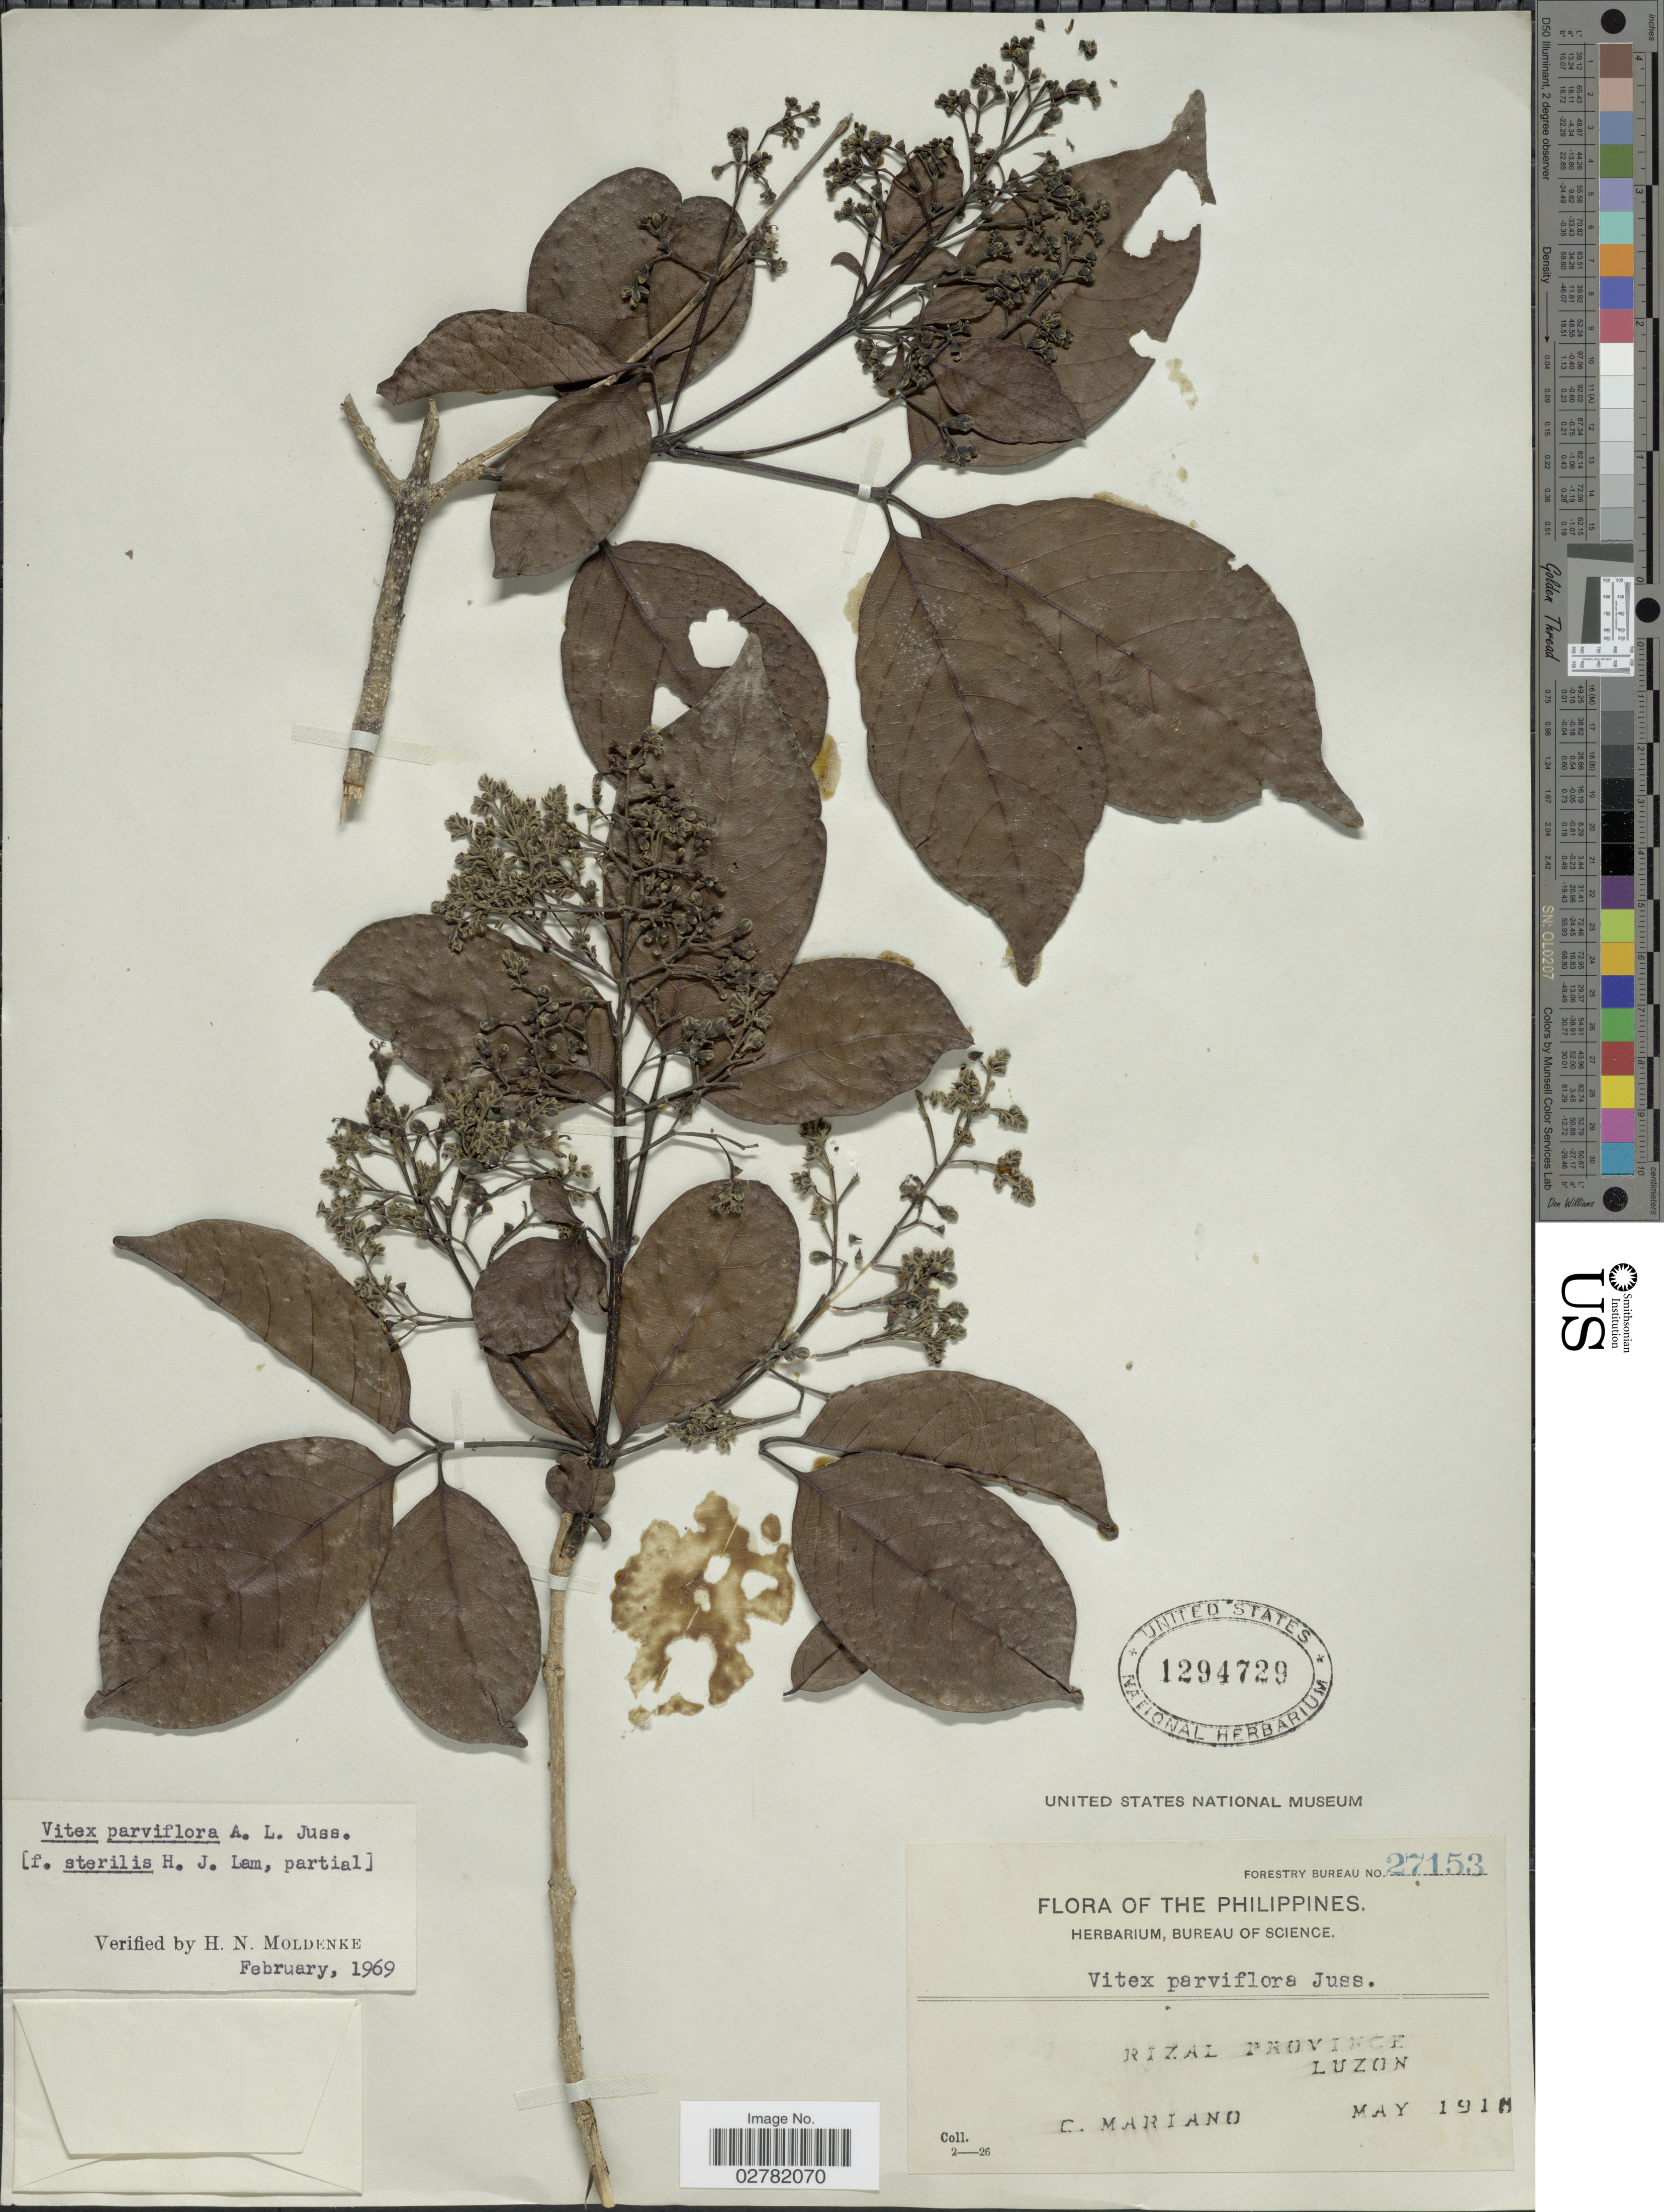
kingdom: Plantae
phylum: Tracheophyta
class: Magnoliopsida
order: Lamiales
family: Lamiaceae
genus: Vitex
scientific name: Vitex parviflora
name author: Juss.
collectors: C. Mariano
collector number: Forestry Bureau 27153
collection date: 1916-05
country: Philippines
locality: Rizal Province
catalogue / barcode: US 1294729